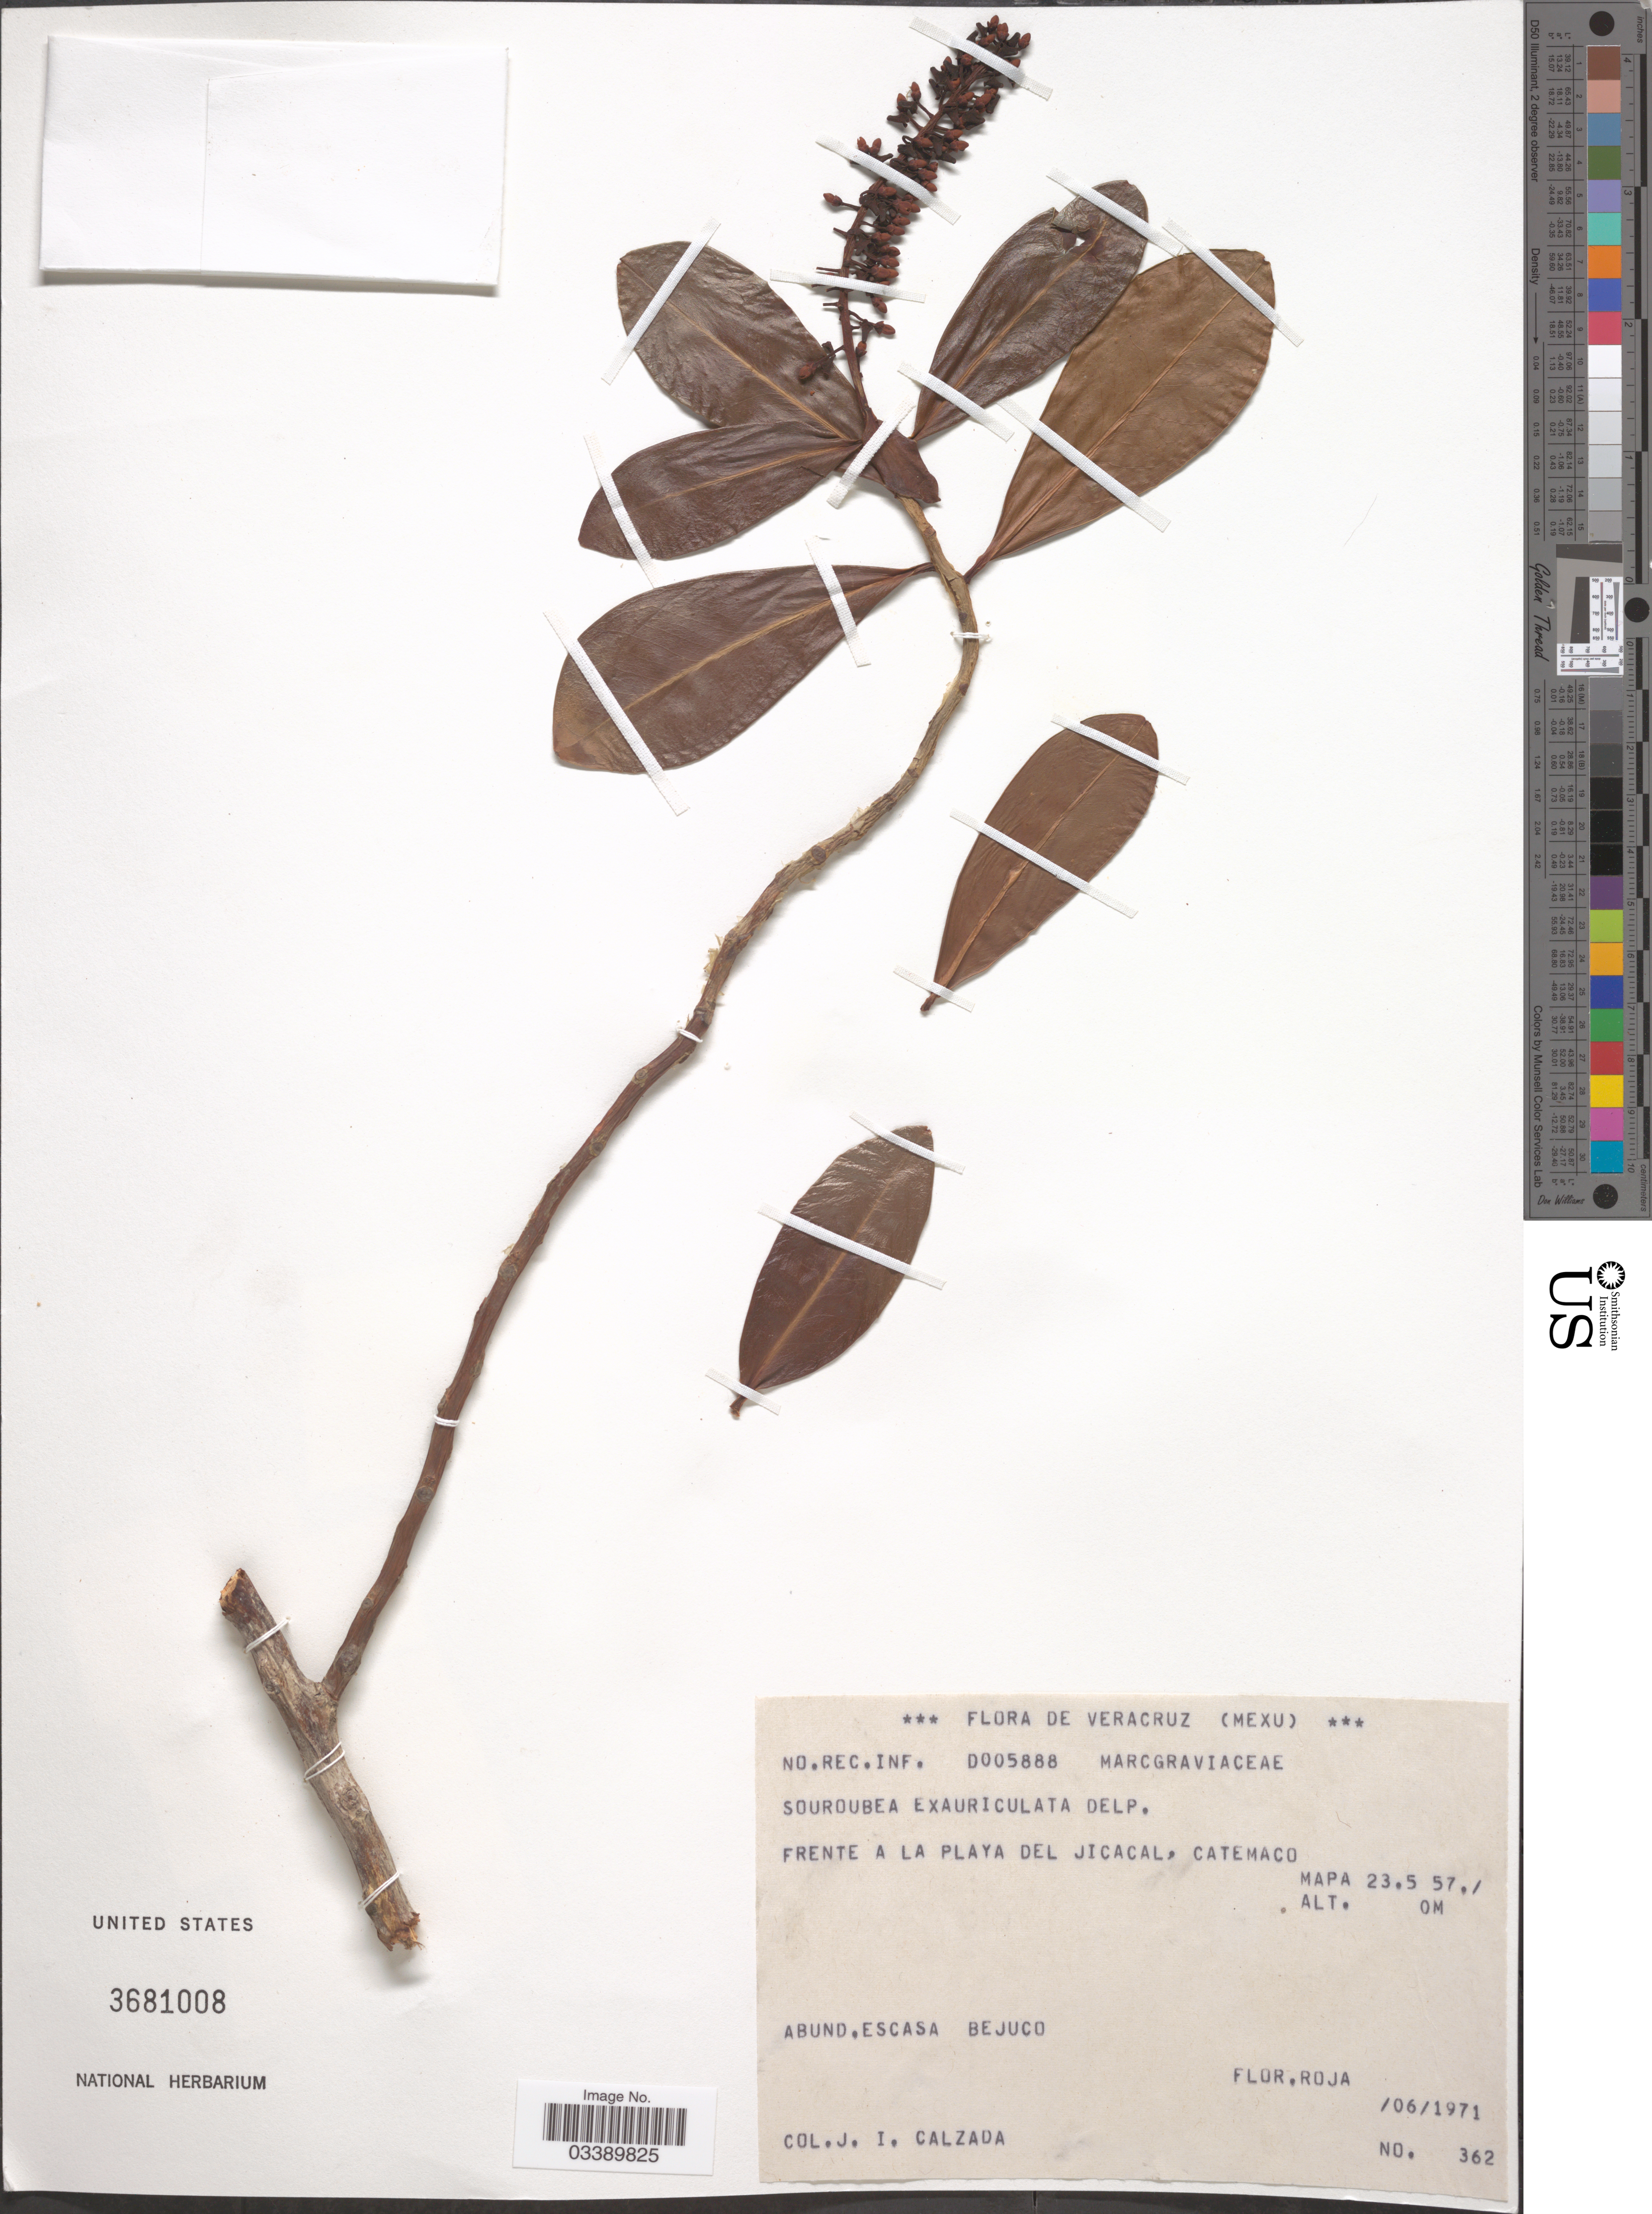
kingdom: Plantae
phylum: Tracheophyta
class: Magnoliopsida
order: Ericales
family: Marcgraviaceae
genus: Souroubea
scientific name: Souroubea exauriculata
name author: Delpino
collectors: J. I. Calzada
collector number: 362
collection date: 1971-06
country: Mexico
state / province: Veracruz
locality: Veracruz. Frente a La Playa del Jicacal, Catemaca Mapa 23.5 57.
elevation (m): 0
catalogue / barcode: US 3681008